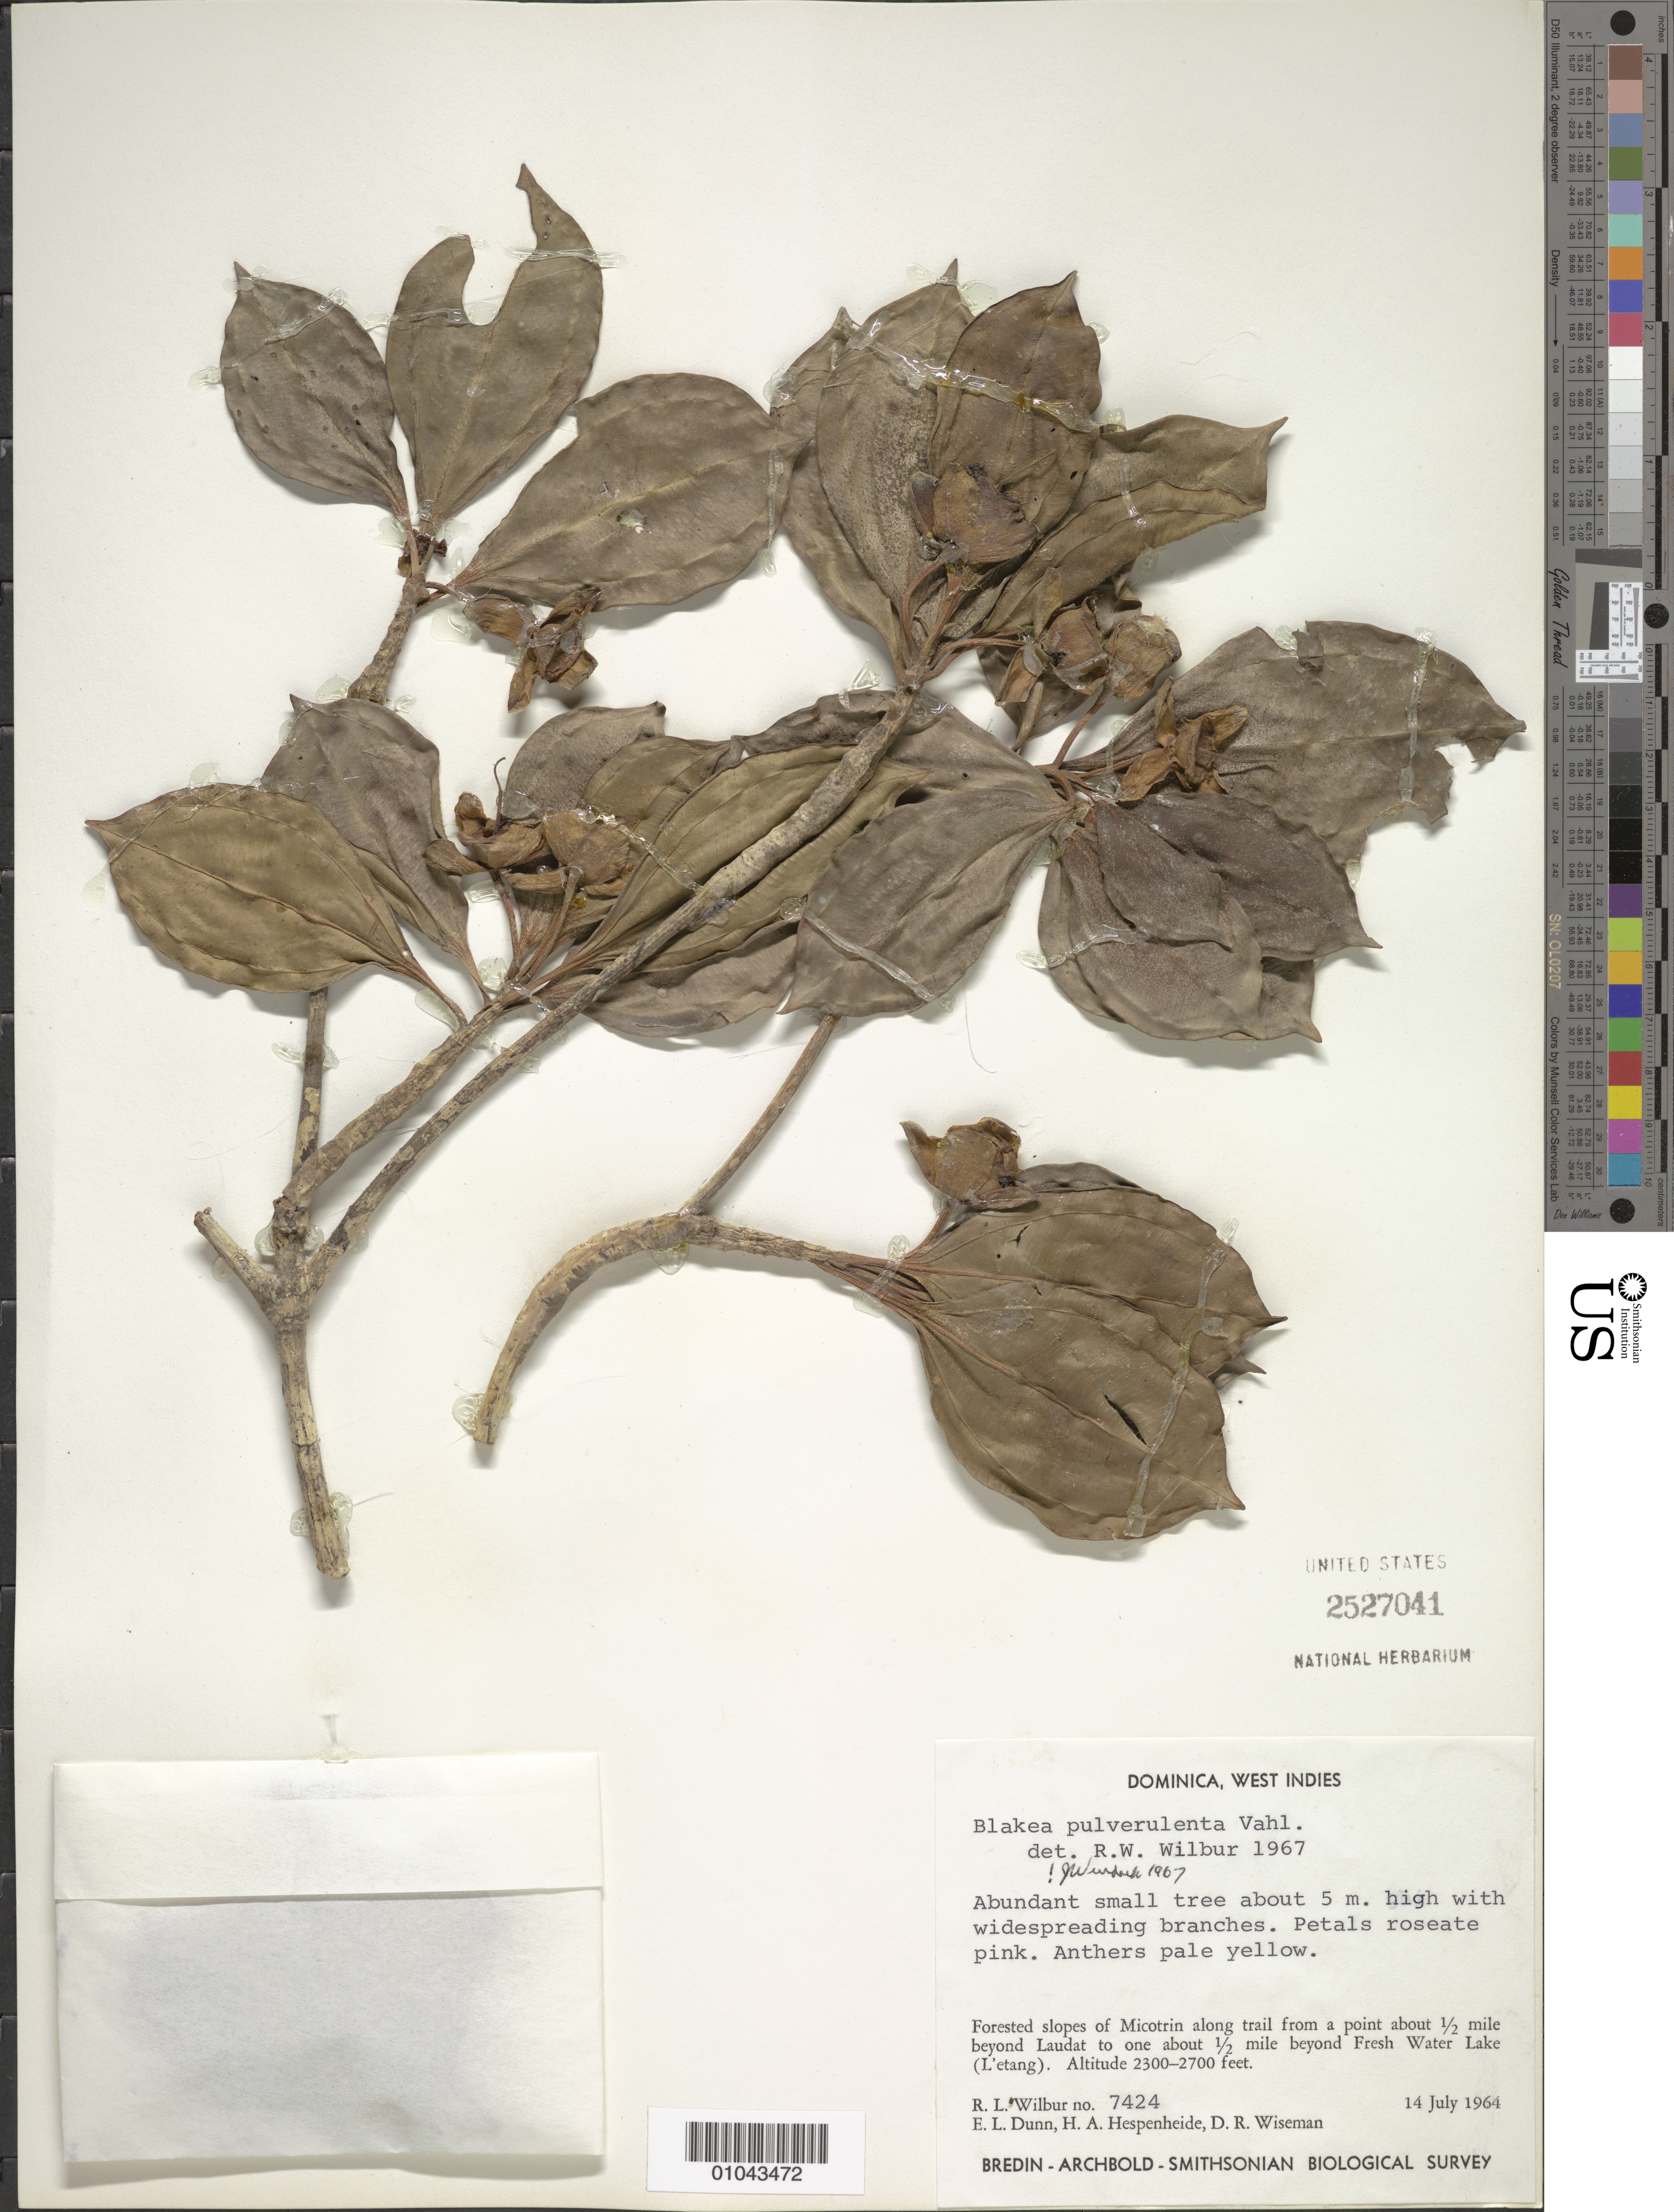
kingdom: Plantae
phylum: Tracheophyta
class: Magnoliopsida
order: Myrtales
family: Melastomataceae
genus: Blakea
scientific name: Blakea pulverulenta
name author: Vahl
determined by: Wurdack, John J., (US), US (UNITED STATES)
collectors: R. L. Wilbur, E. Dunn, H. A. Hespenheide & D. R. Wiseman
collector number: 7424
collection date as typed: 14 Jul 1964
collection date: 1964-07-14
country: Dominica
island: Dominica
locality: Micotrin, along trail from a point about 0.5 mile beyond Laudat to one about 0.5 mile beyond Freshwater Lake (L'etang)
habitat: Forested slopes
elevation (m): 701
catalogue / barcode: US 2527041